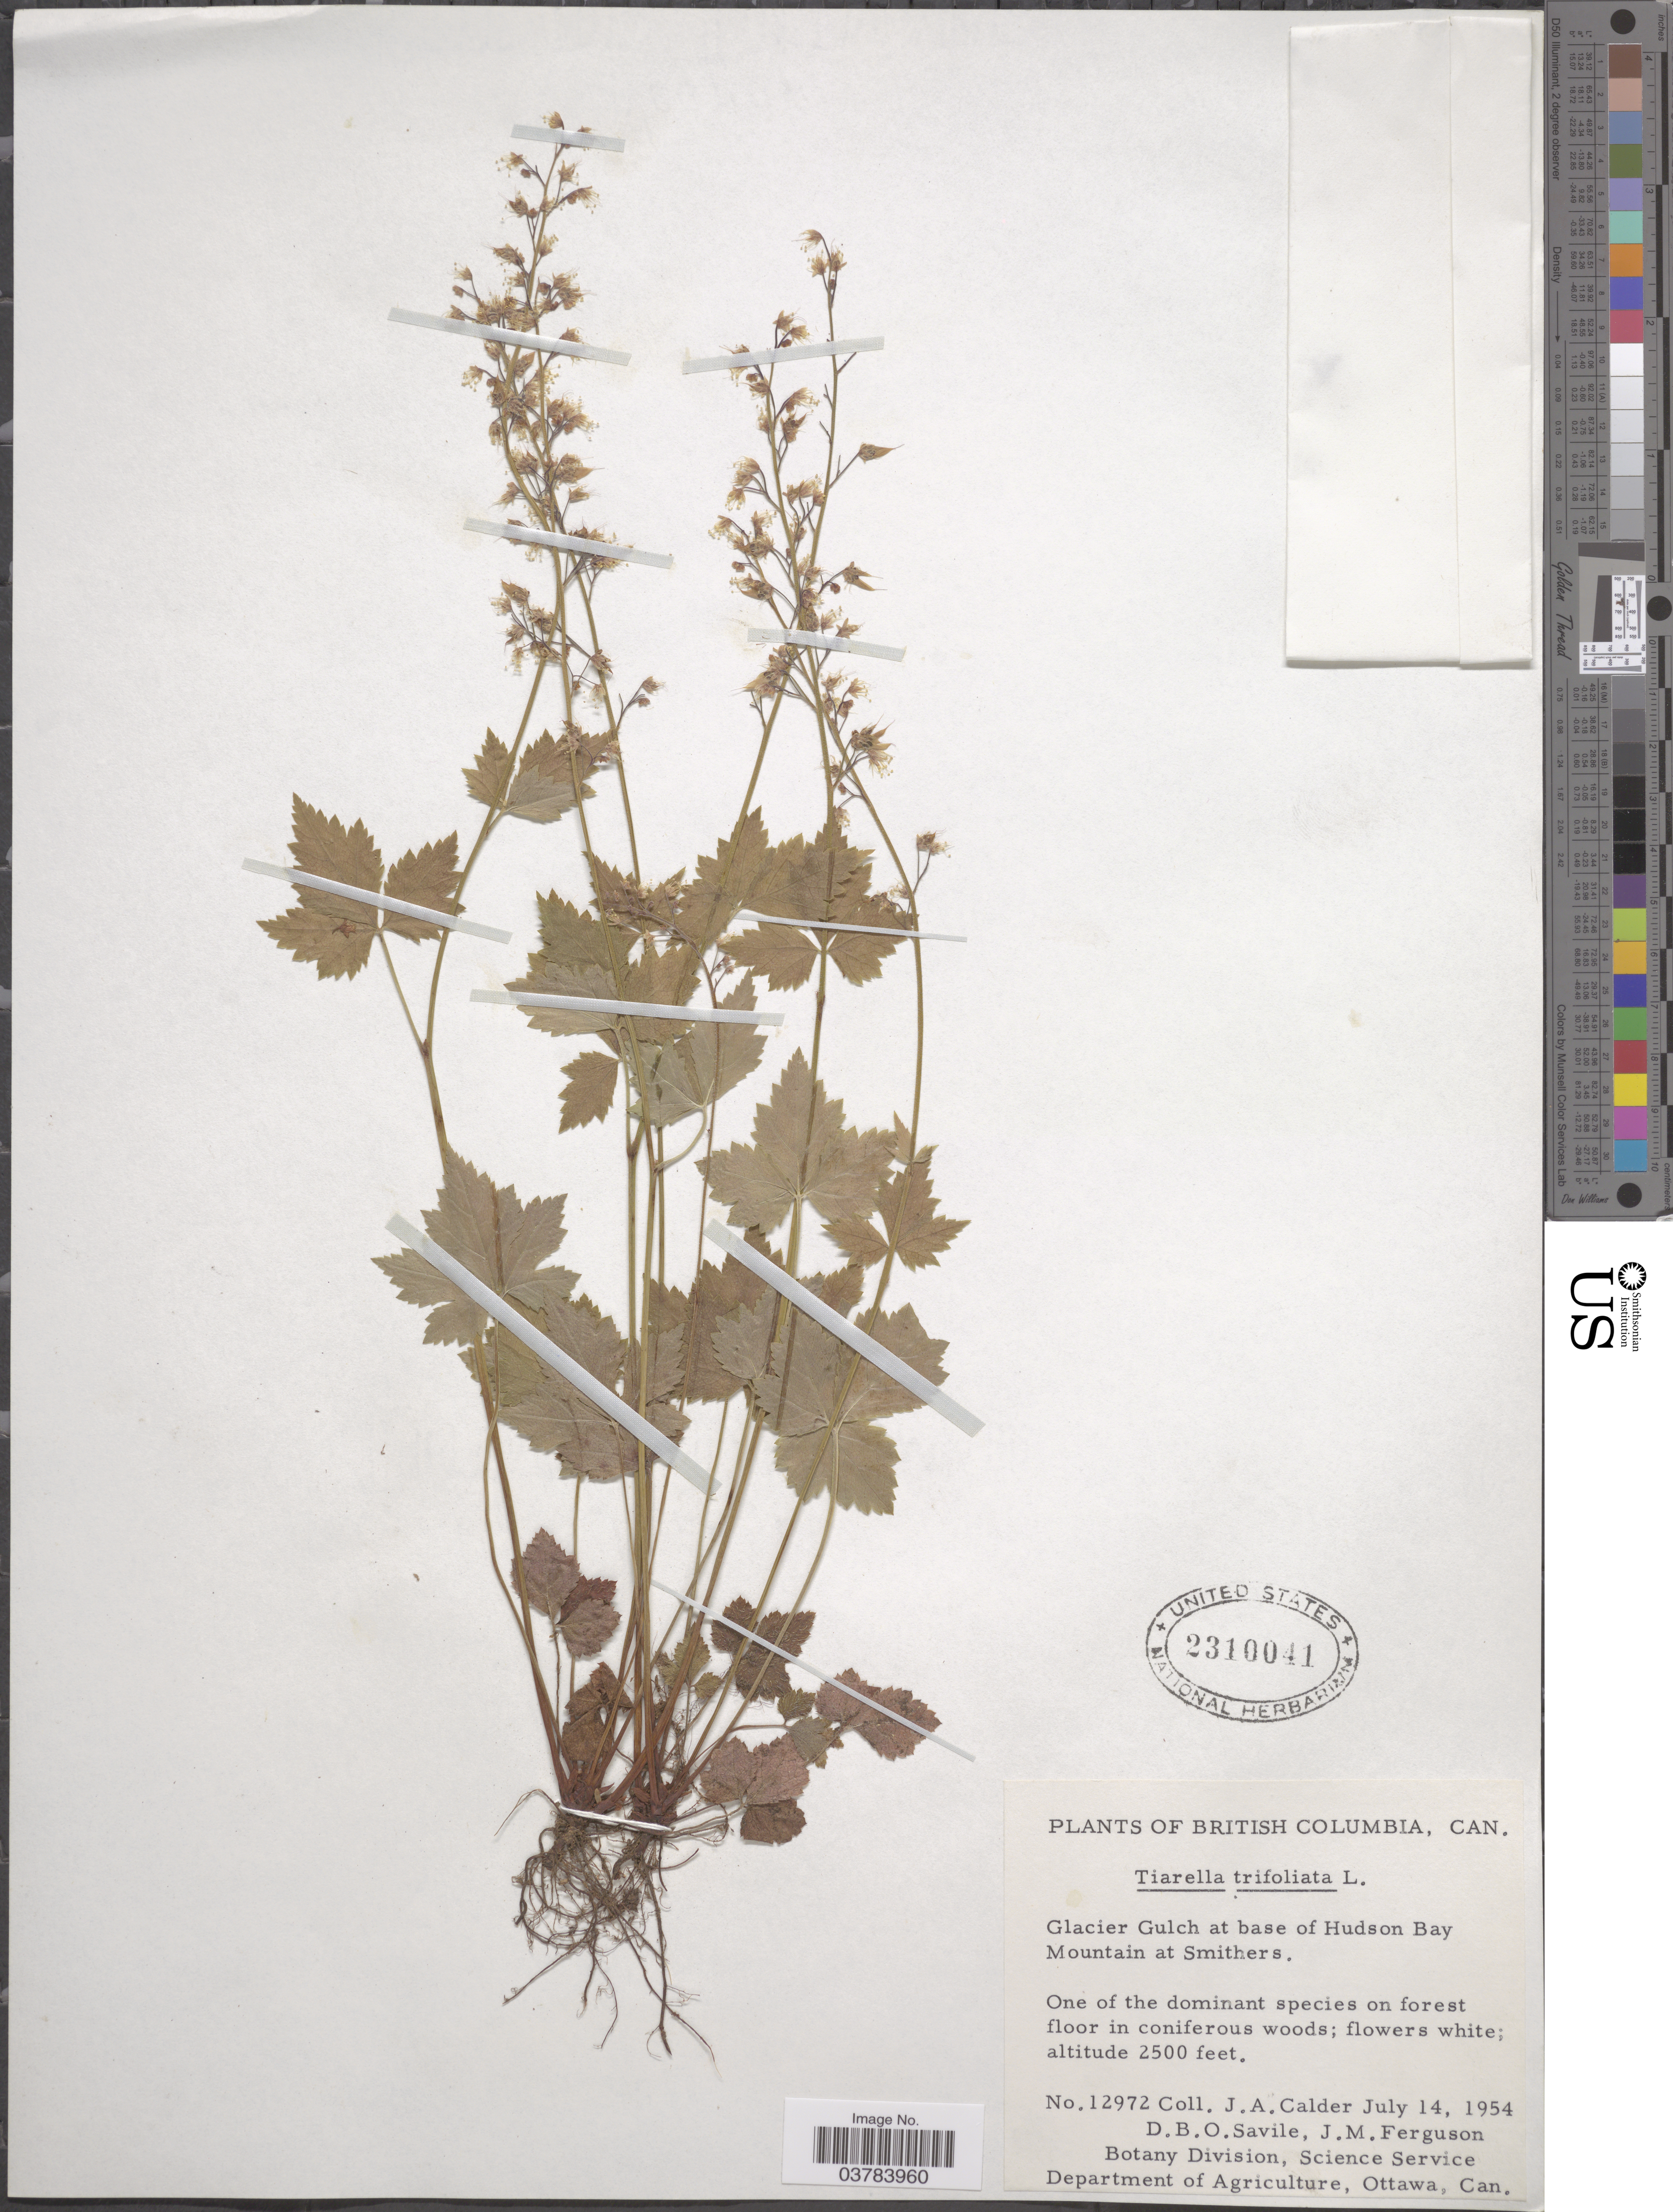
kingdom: Plantae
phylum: Tracheophyta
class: Magnoliopsida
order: Saxifragales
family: Saxifragaceae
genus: Tiarella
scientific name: Tiarella trifoliata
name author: L.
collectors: J. A. Calder, D. Savile & J. M. Ferguson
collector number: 12972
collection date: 1954-07-14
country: Canada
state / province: British Columbia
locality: Glacier Gulch at base of Hudson Bay. Mountain at Smithers.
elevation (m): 762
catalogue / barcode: US 2310041